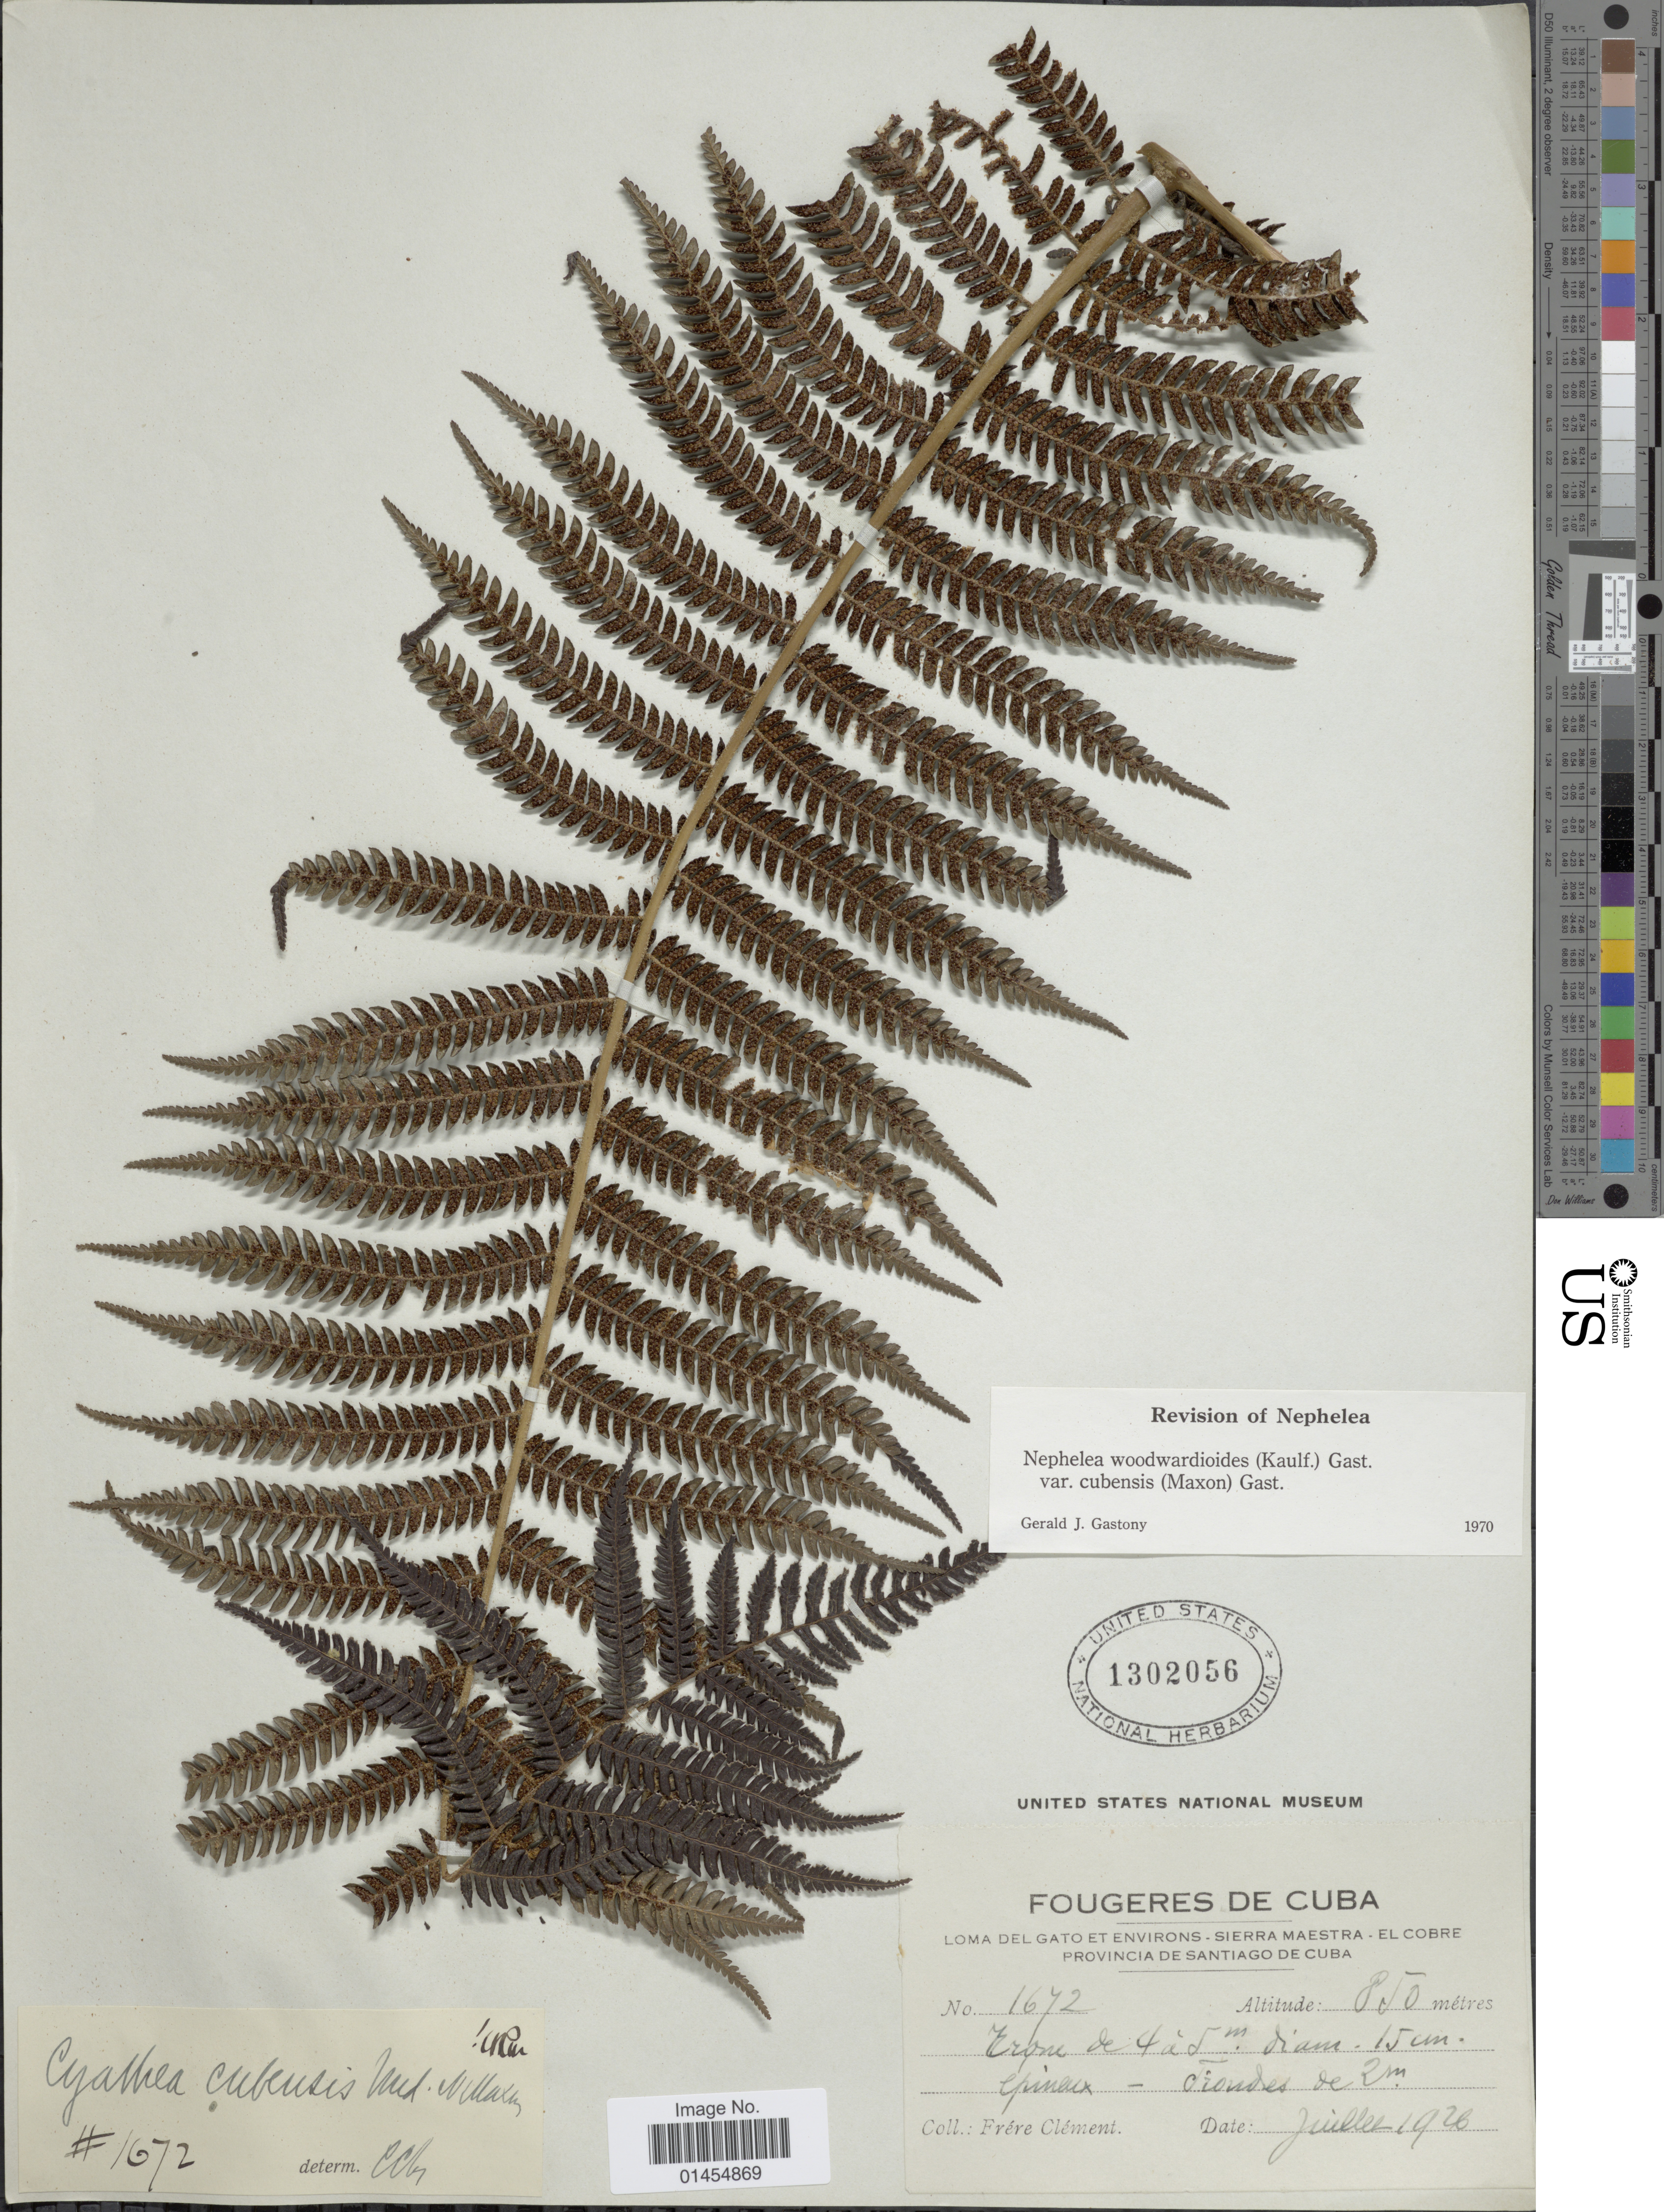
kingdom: Plantae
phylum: Tracheophyta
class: Polypodiopsida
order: Cyatheales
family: Cyatheaceae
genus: Alsophila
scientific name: Alsophila woodwardioides var. cubensis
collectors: B. Clement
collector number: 1672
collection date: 1926-07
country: Cuba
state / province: Santiago de Cuba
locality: Loma del Gato et Environs- Sierra Maestra- el Cobre Provincia de Santiago de Cuba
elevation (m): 850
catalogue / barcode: US 1302056